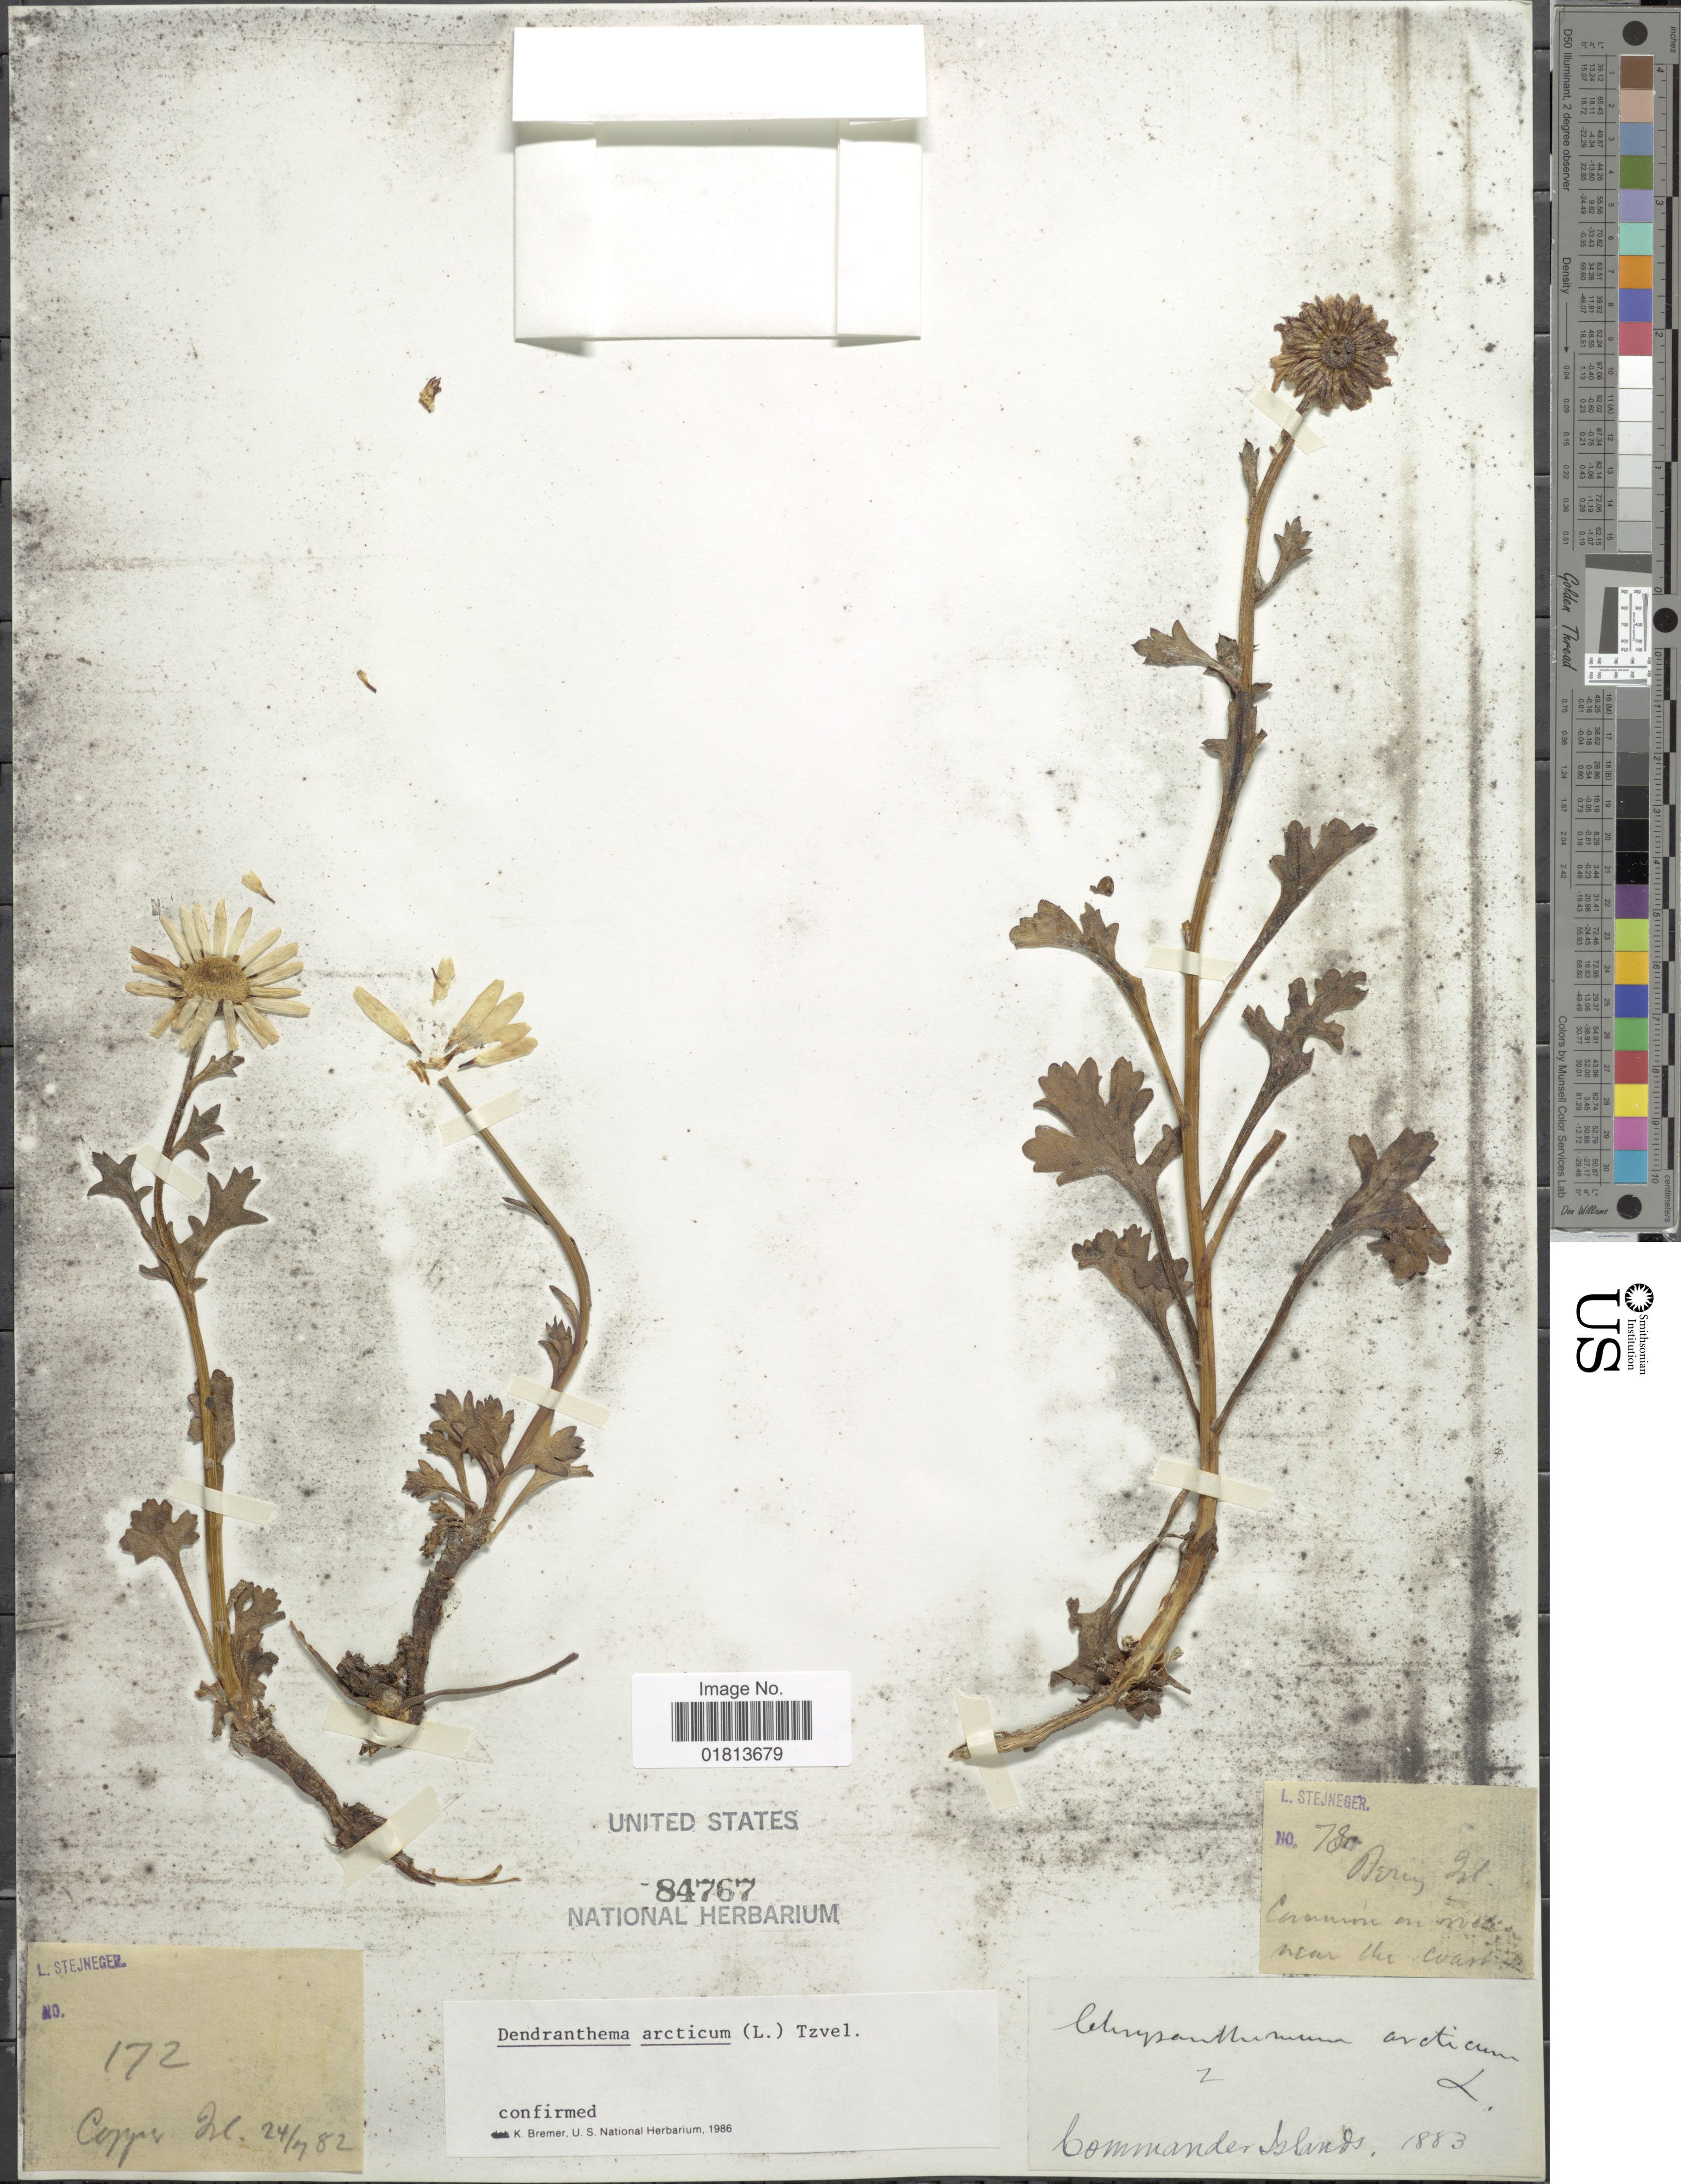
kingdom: Plantae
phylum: Tracheophyta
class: Magnoliopsida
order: Asterales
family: Asteraceae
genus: Dendranthema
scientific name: Dendranthema arcticum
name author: (L.) Tzvelev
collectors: L. Stejneger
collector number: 172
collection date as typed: Transcribed d/m/y: 24/7/82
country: Russian Federation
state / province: Kamchatka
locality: Commander Islands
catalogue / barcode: US 84767